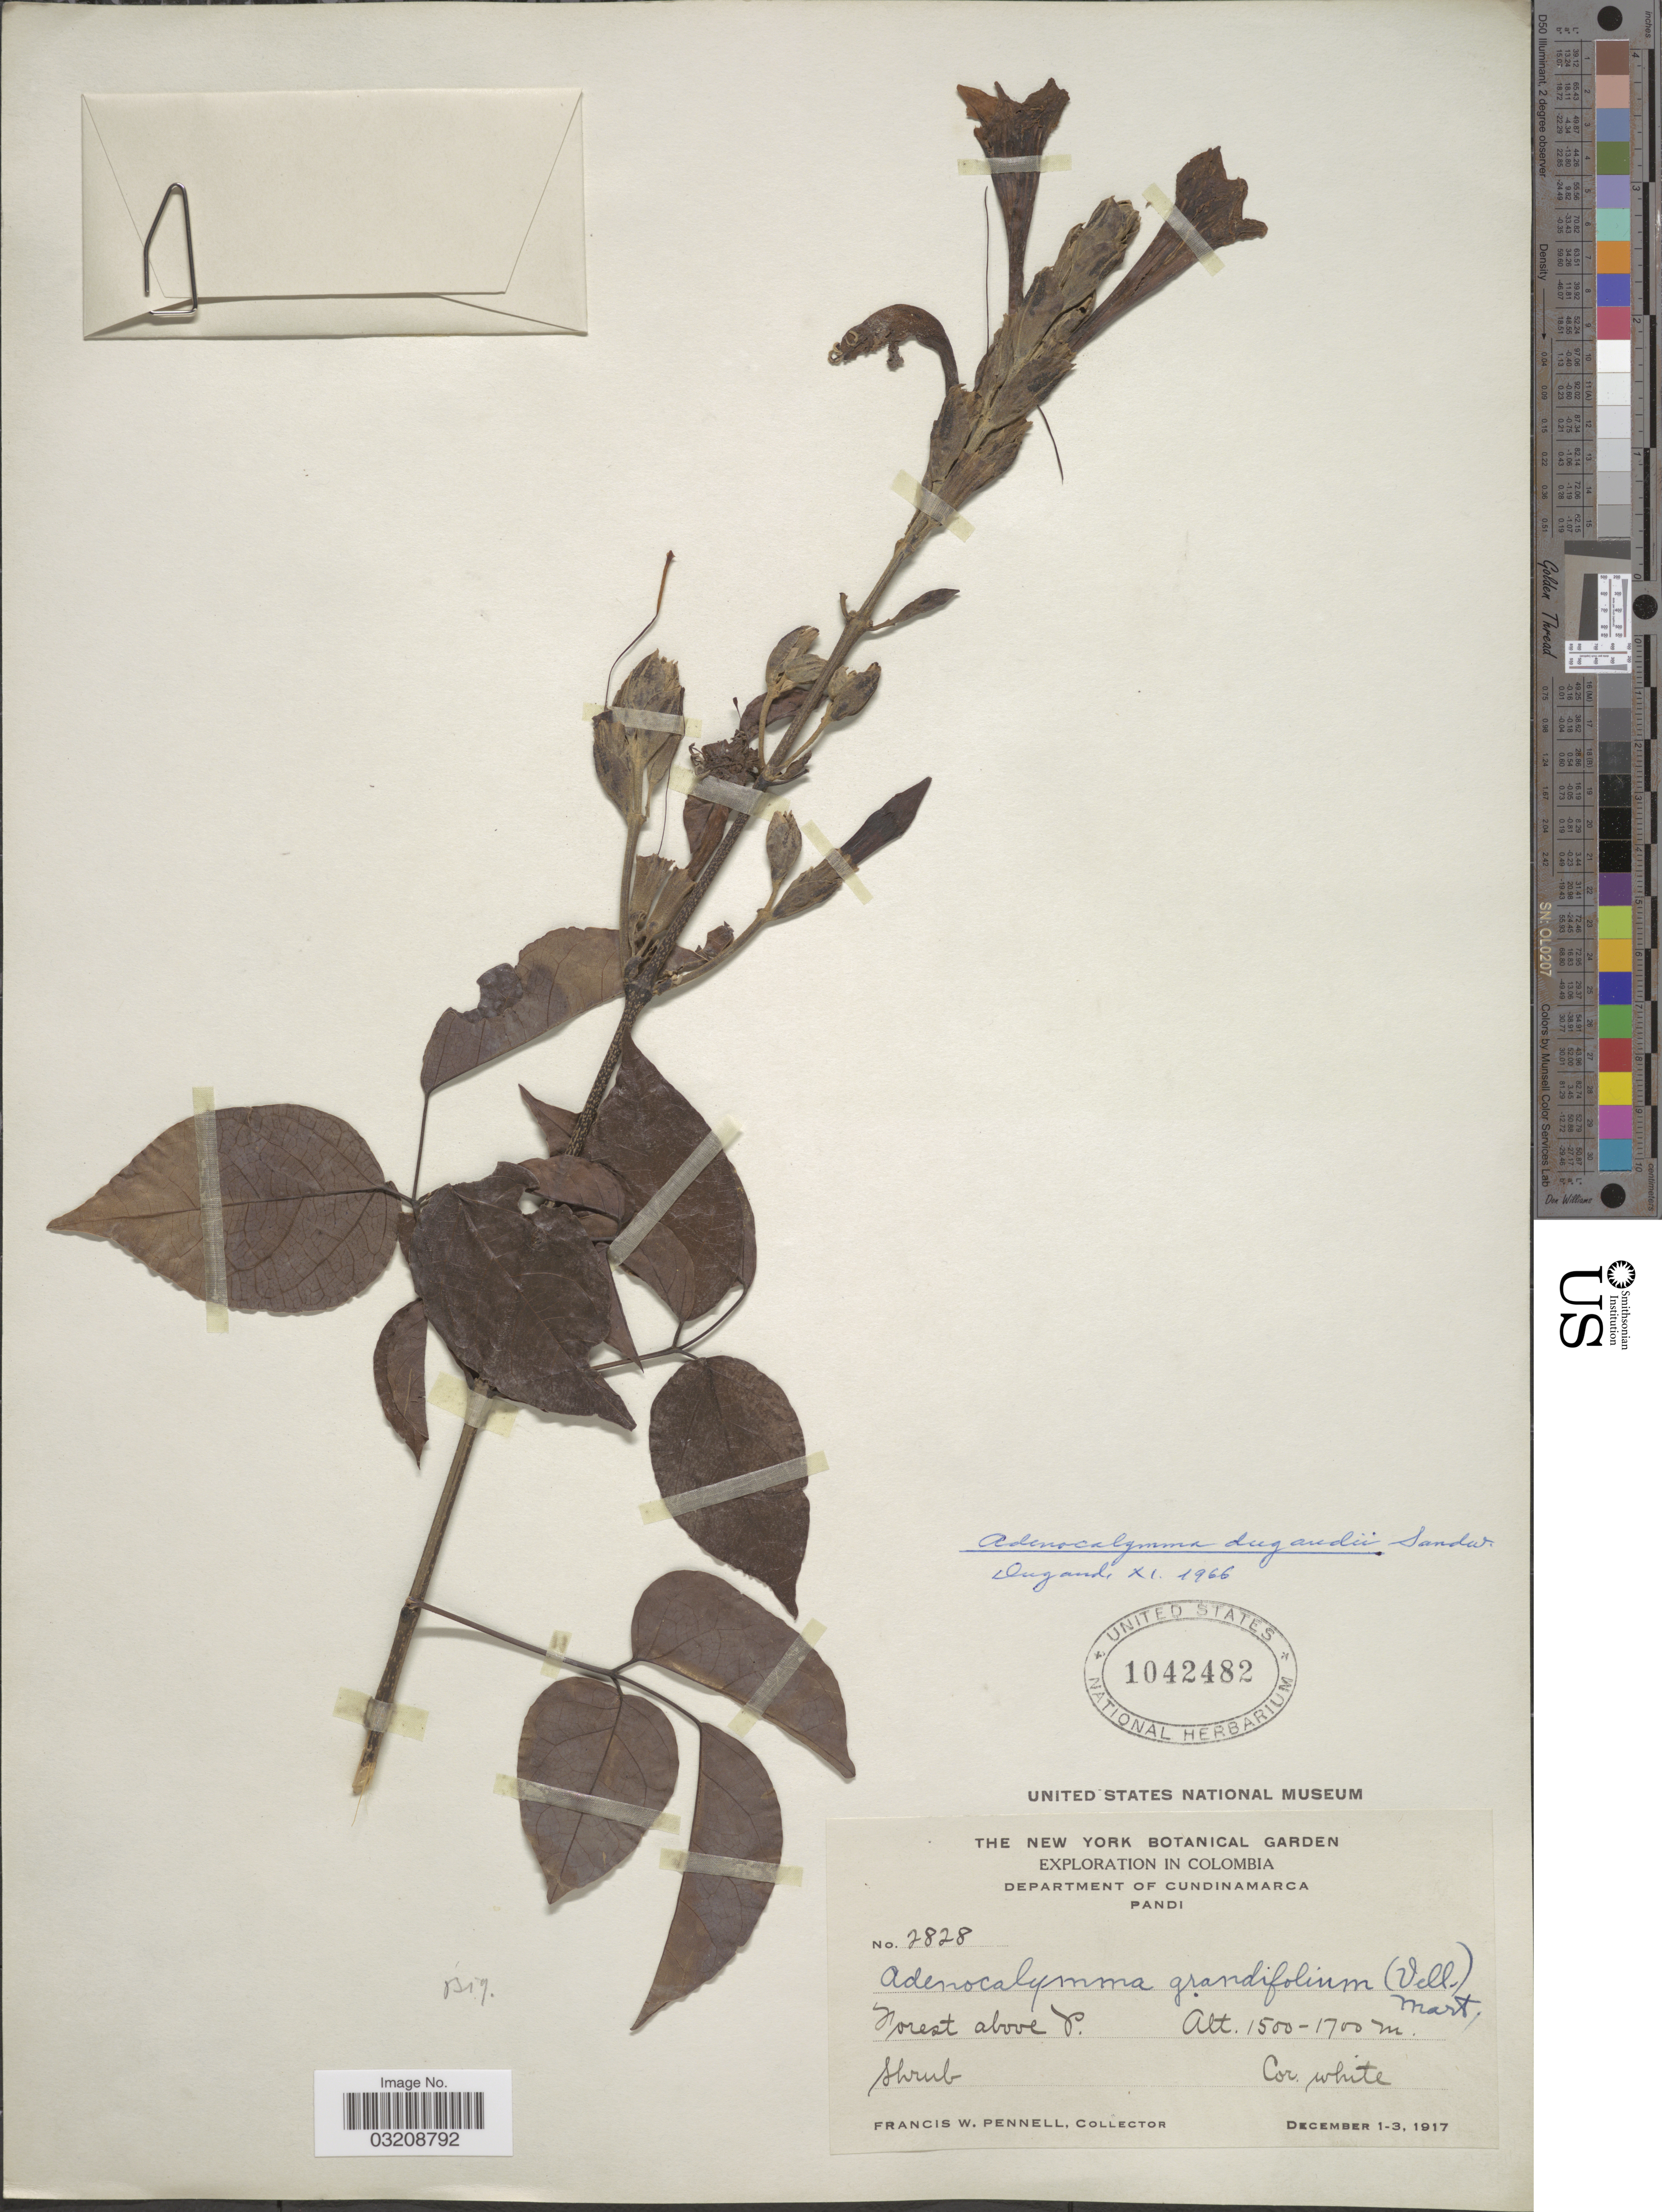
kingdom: Plantae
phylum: Tracheophyta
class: Magnoliopsida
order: Lamiales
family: Bignoniaceae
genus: Adenocalymma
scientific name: Adenocalymma dugandii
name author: Sandwith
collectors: F. W. Pennell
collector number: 2828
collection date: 1917-12-01/1917-12-03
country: Colombia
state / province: Cundinamarca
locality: Department of Cundinamarca. Pandi.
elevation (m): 1500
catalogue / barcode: US 1042482